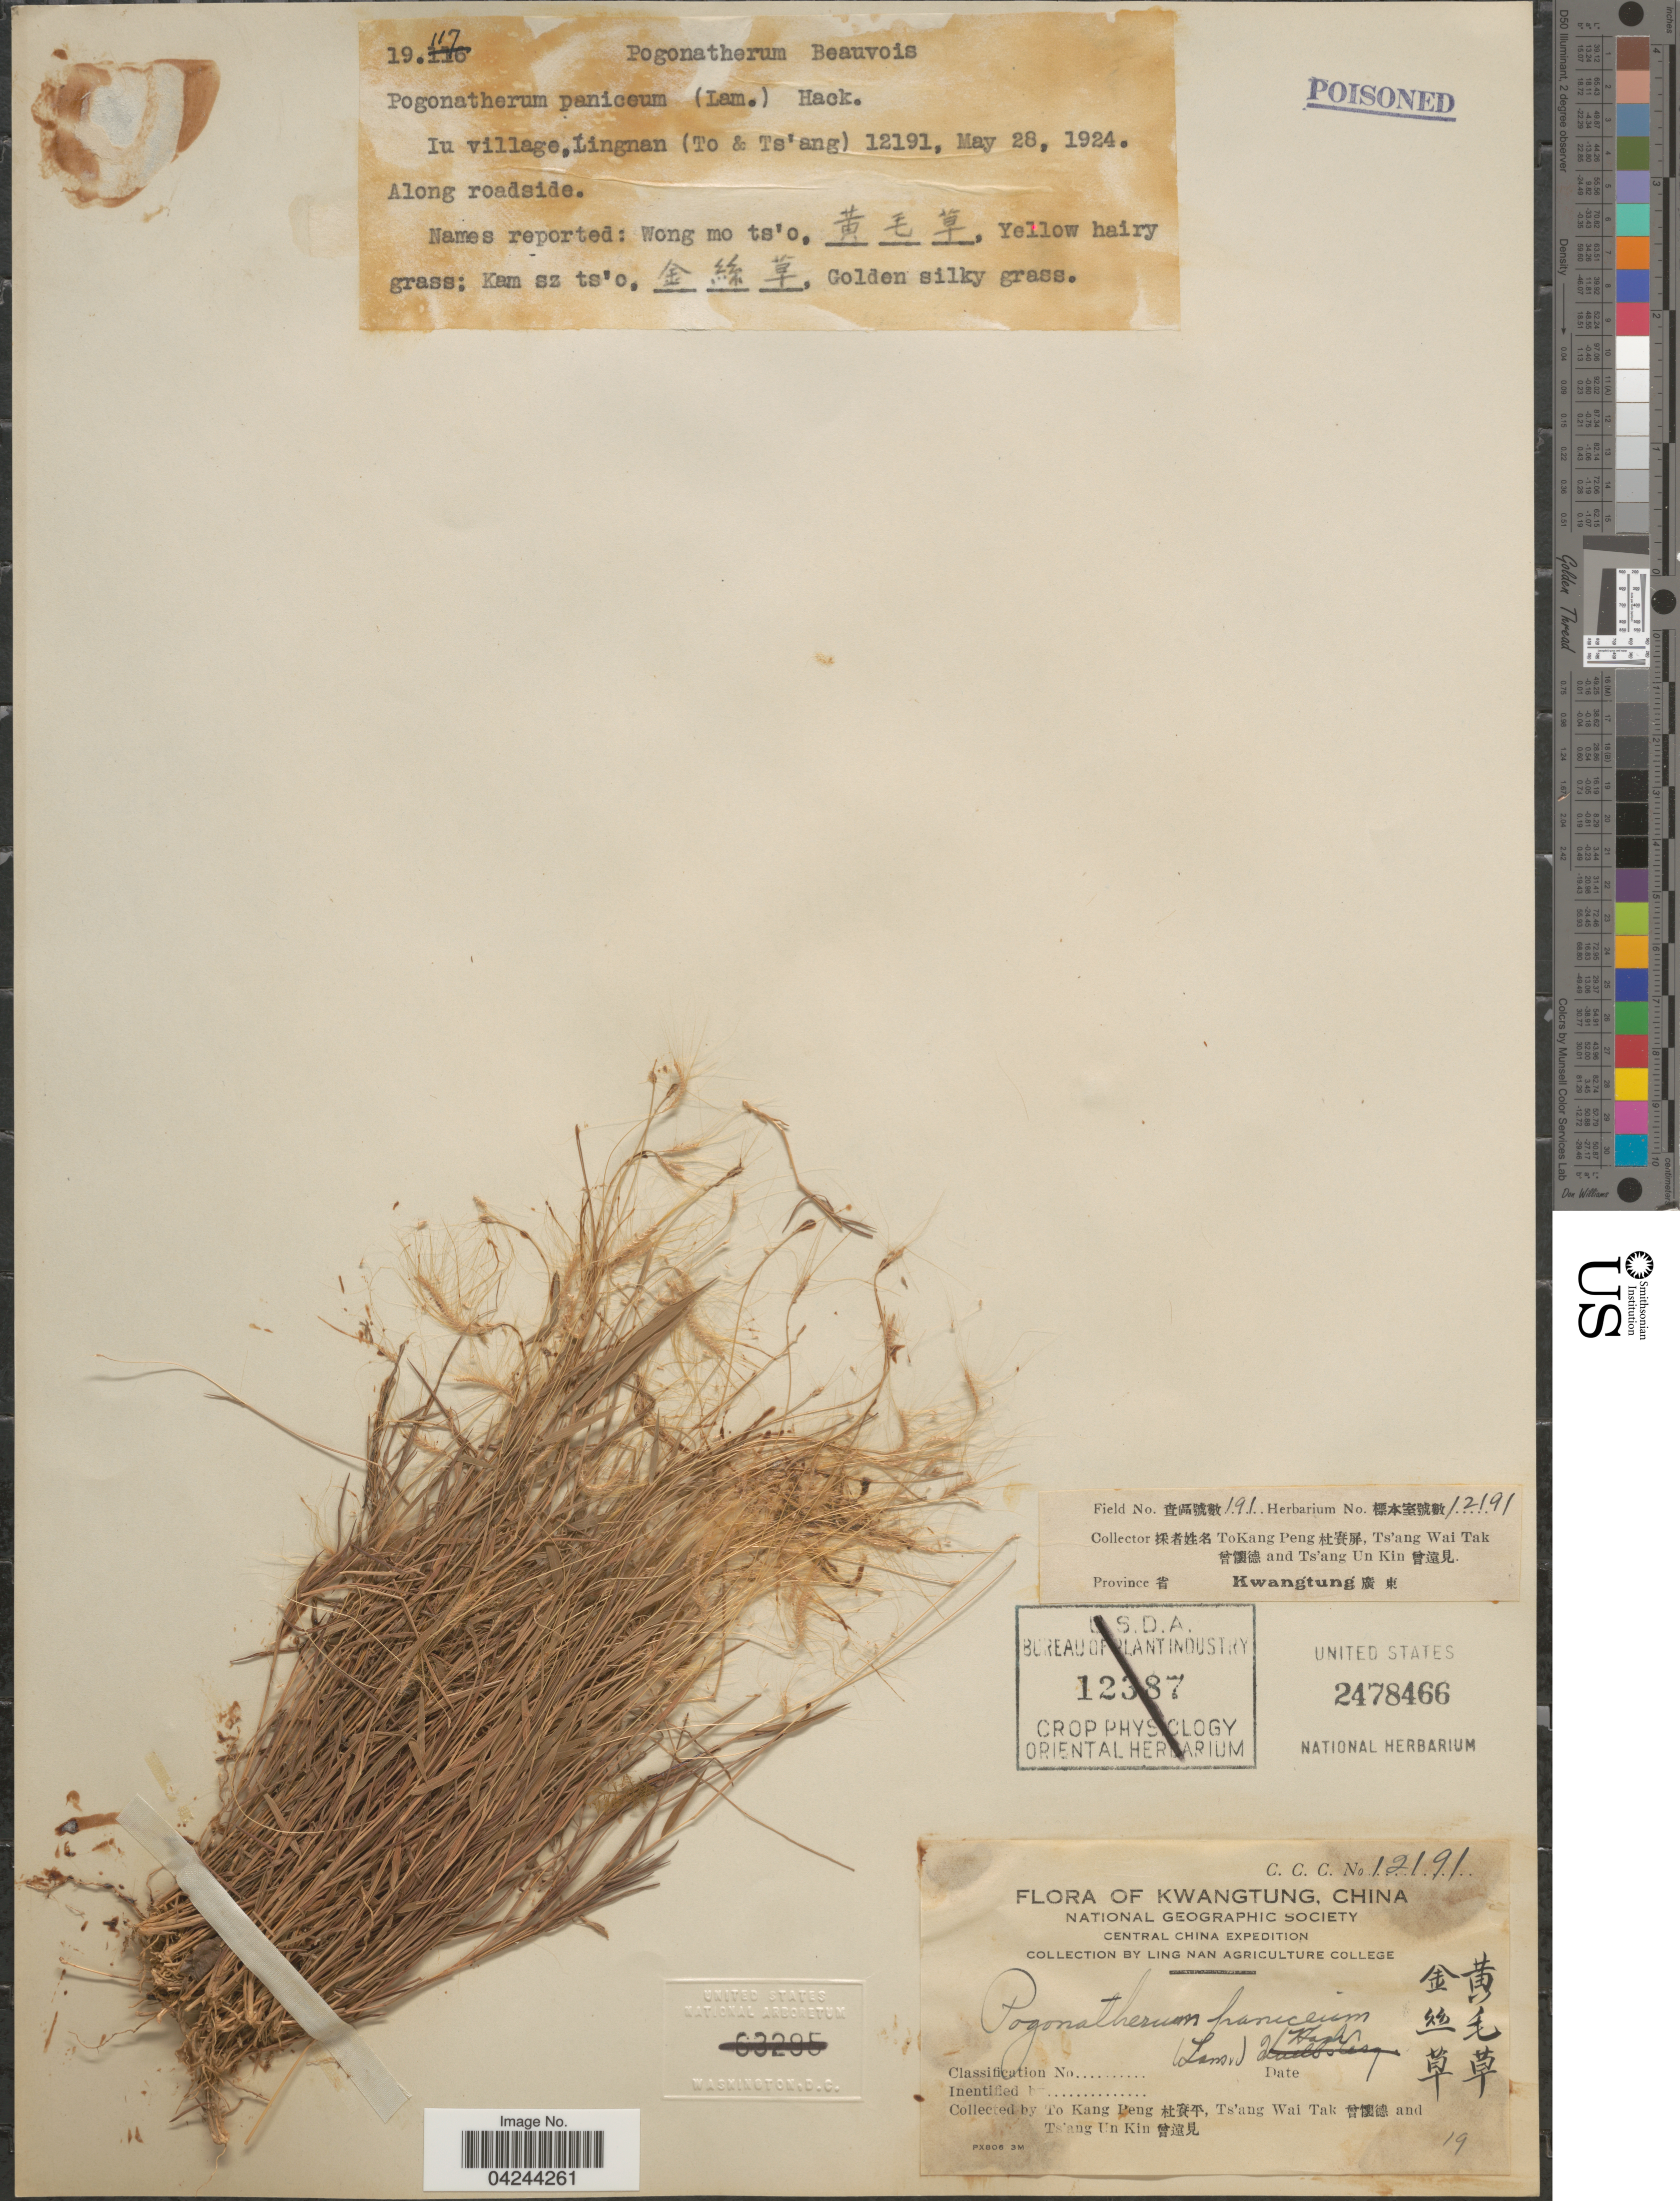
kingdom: Plantae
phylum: Tracheophyta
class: Liliopsida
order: Poales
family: Poaceae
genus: Pogonatherum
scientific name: Pogonatherum crinitum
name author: (Thunb.) Kunth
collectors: T. K. Peng, W. T. Tsang & Ts' Ang Un Kin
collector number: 191/12191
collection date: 1924-05-28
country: China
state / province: Guangdong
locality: Kwangtung.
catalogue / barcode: US 2478466